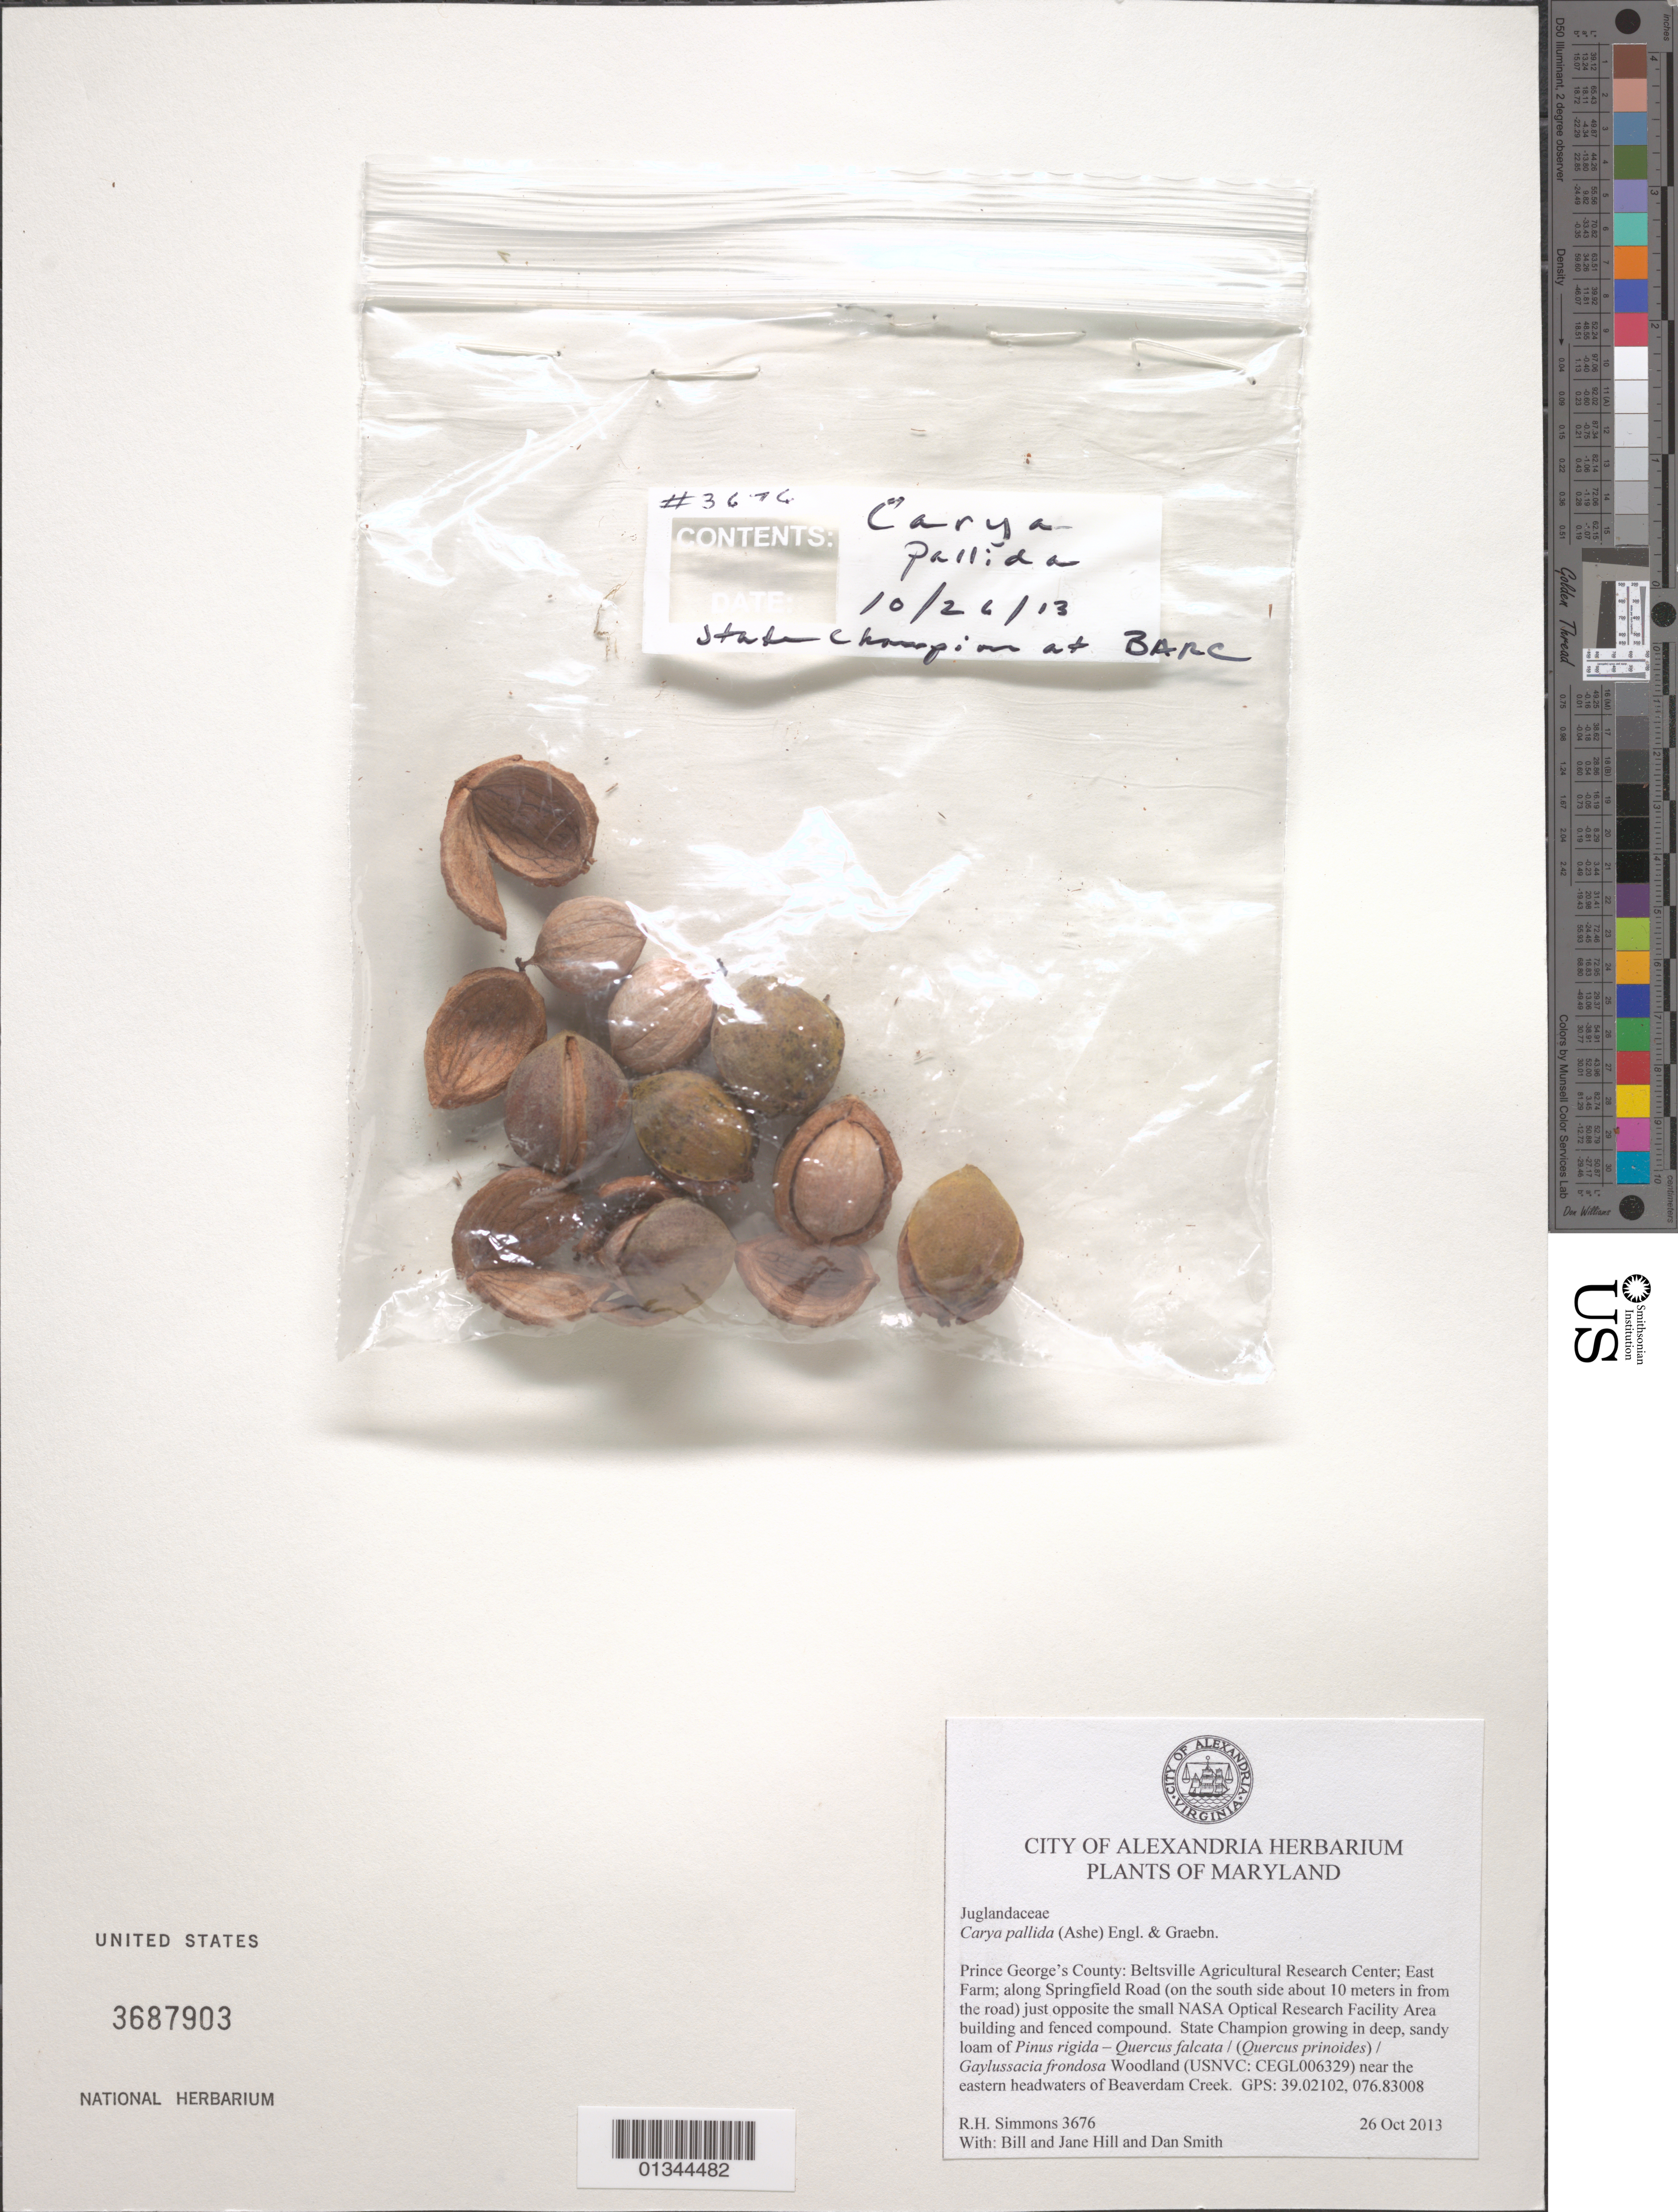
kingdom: Plantae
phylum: Tracheophyta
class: Magnoliopsida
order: Fagales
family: Juglandaceae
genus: Carya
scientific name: Carya pallida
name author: (Ashe) Engl. & Graebner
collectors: R. H. Simmons, B. Hill, J. Hill & D. Smith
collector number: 3676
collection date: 2013-10-26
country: United States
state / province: Maryland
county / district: Prince George's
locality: Beltsville Agricultural Research Center; East Farm; along Springfield Road (on the south side about 10 meters in from the road) just opposite the small NASA Opptical Research Facility Area building and fenced compound, near the eastern headwaters of Beaverdam Creek.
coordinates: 39.02102, 076.83008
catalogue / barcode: US 3687903